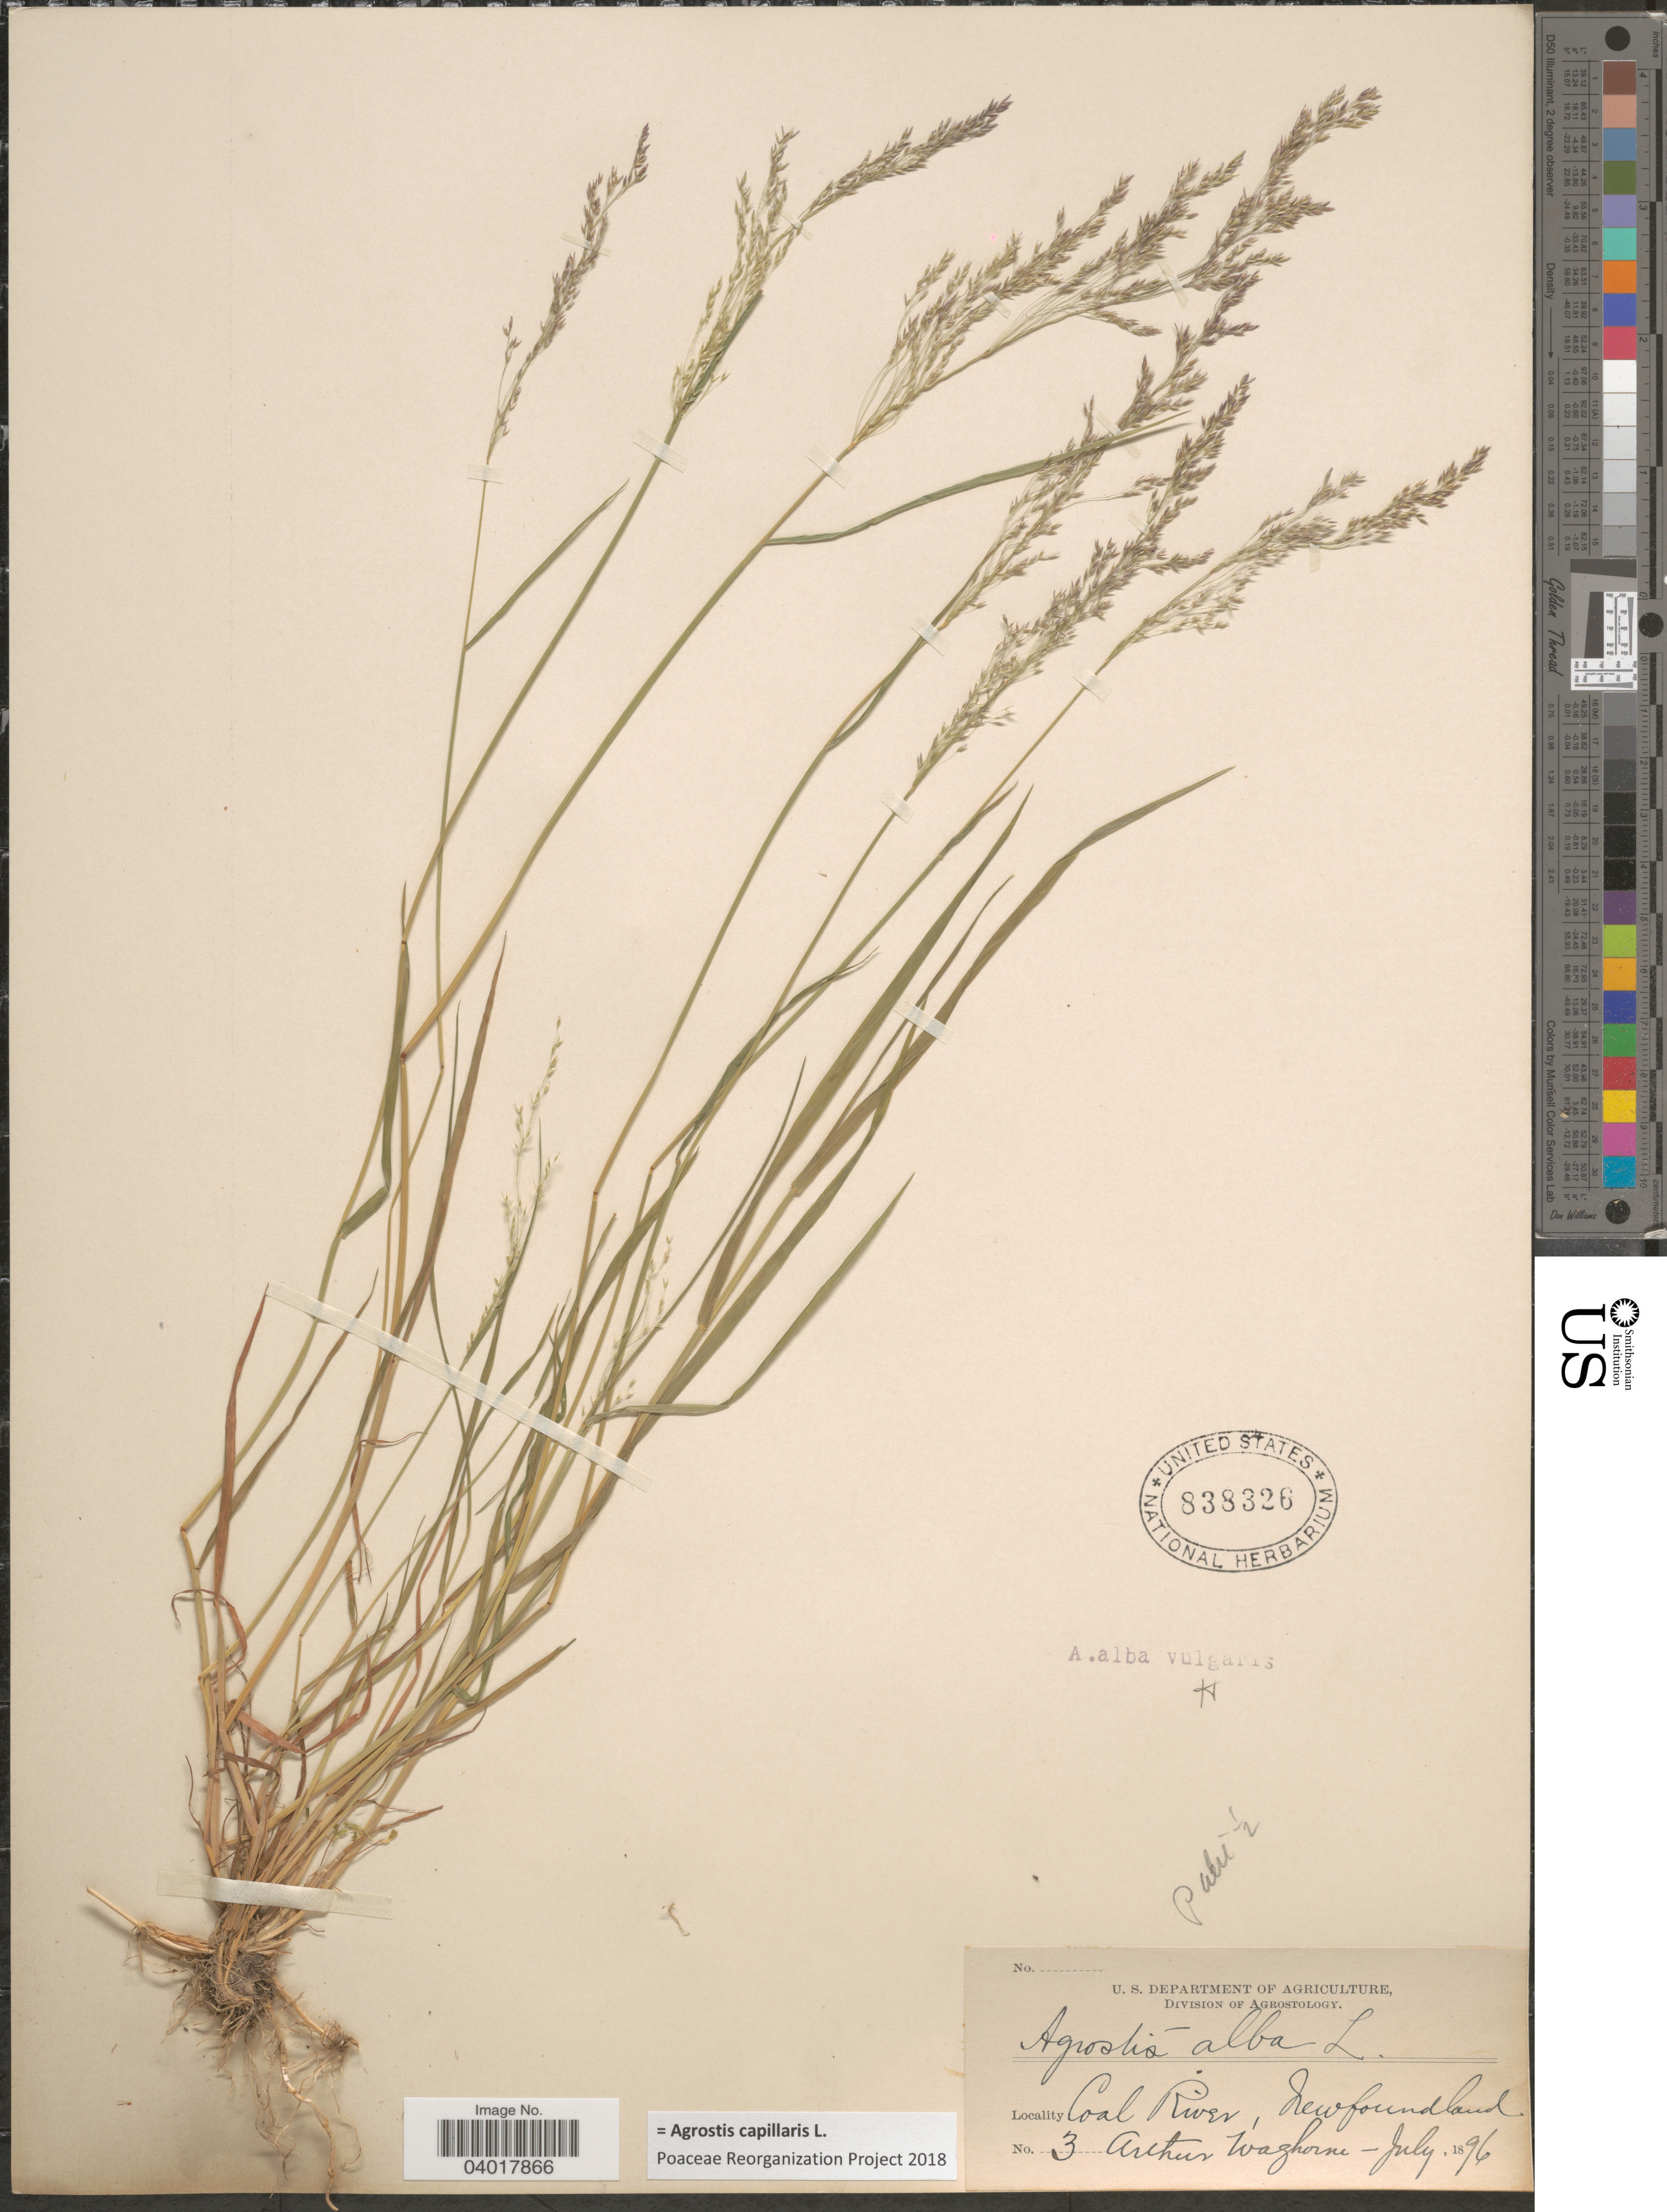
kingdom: Plantae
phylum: Tracheophyta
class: Liliopsida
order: Poales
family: Poaceae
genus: Agrostis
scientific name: Agrostis capillaris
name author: L.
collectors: A. Waghorne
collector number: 3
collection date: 1896-07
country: Canada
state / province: Newfoundland and Labrador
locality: Coal River.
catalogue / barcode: US 838326